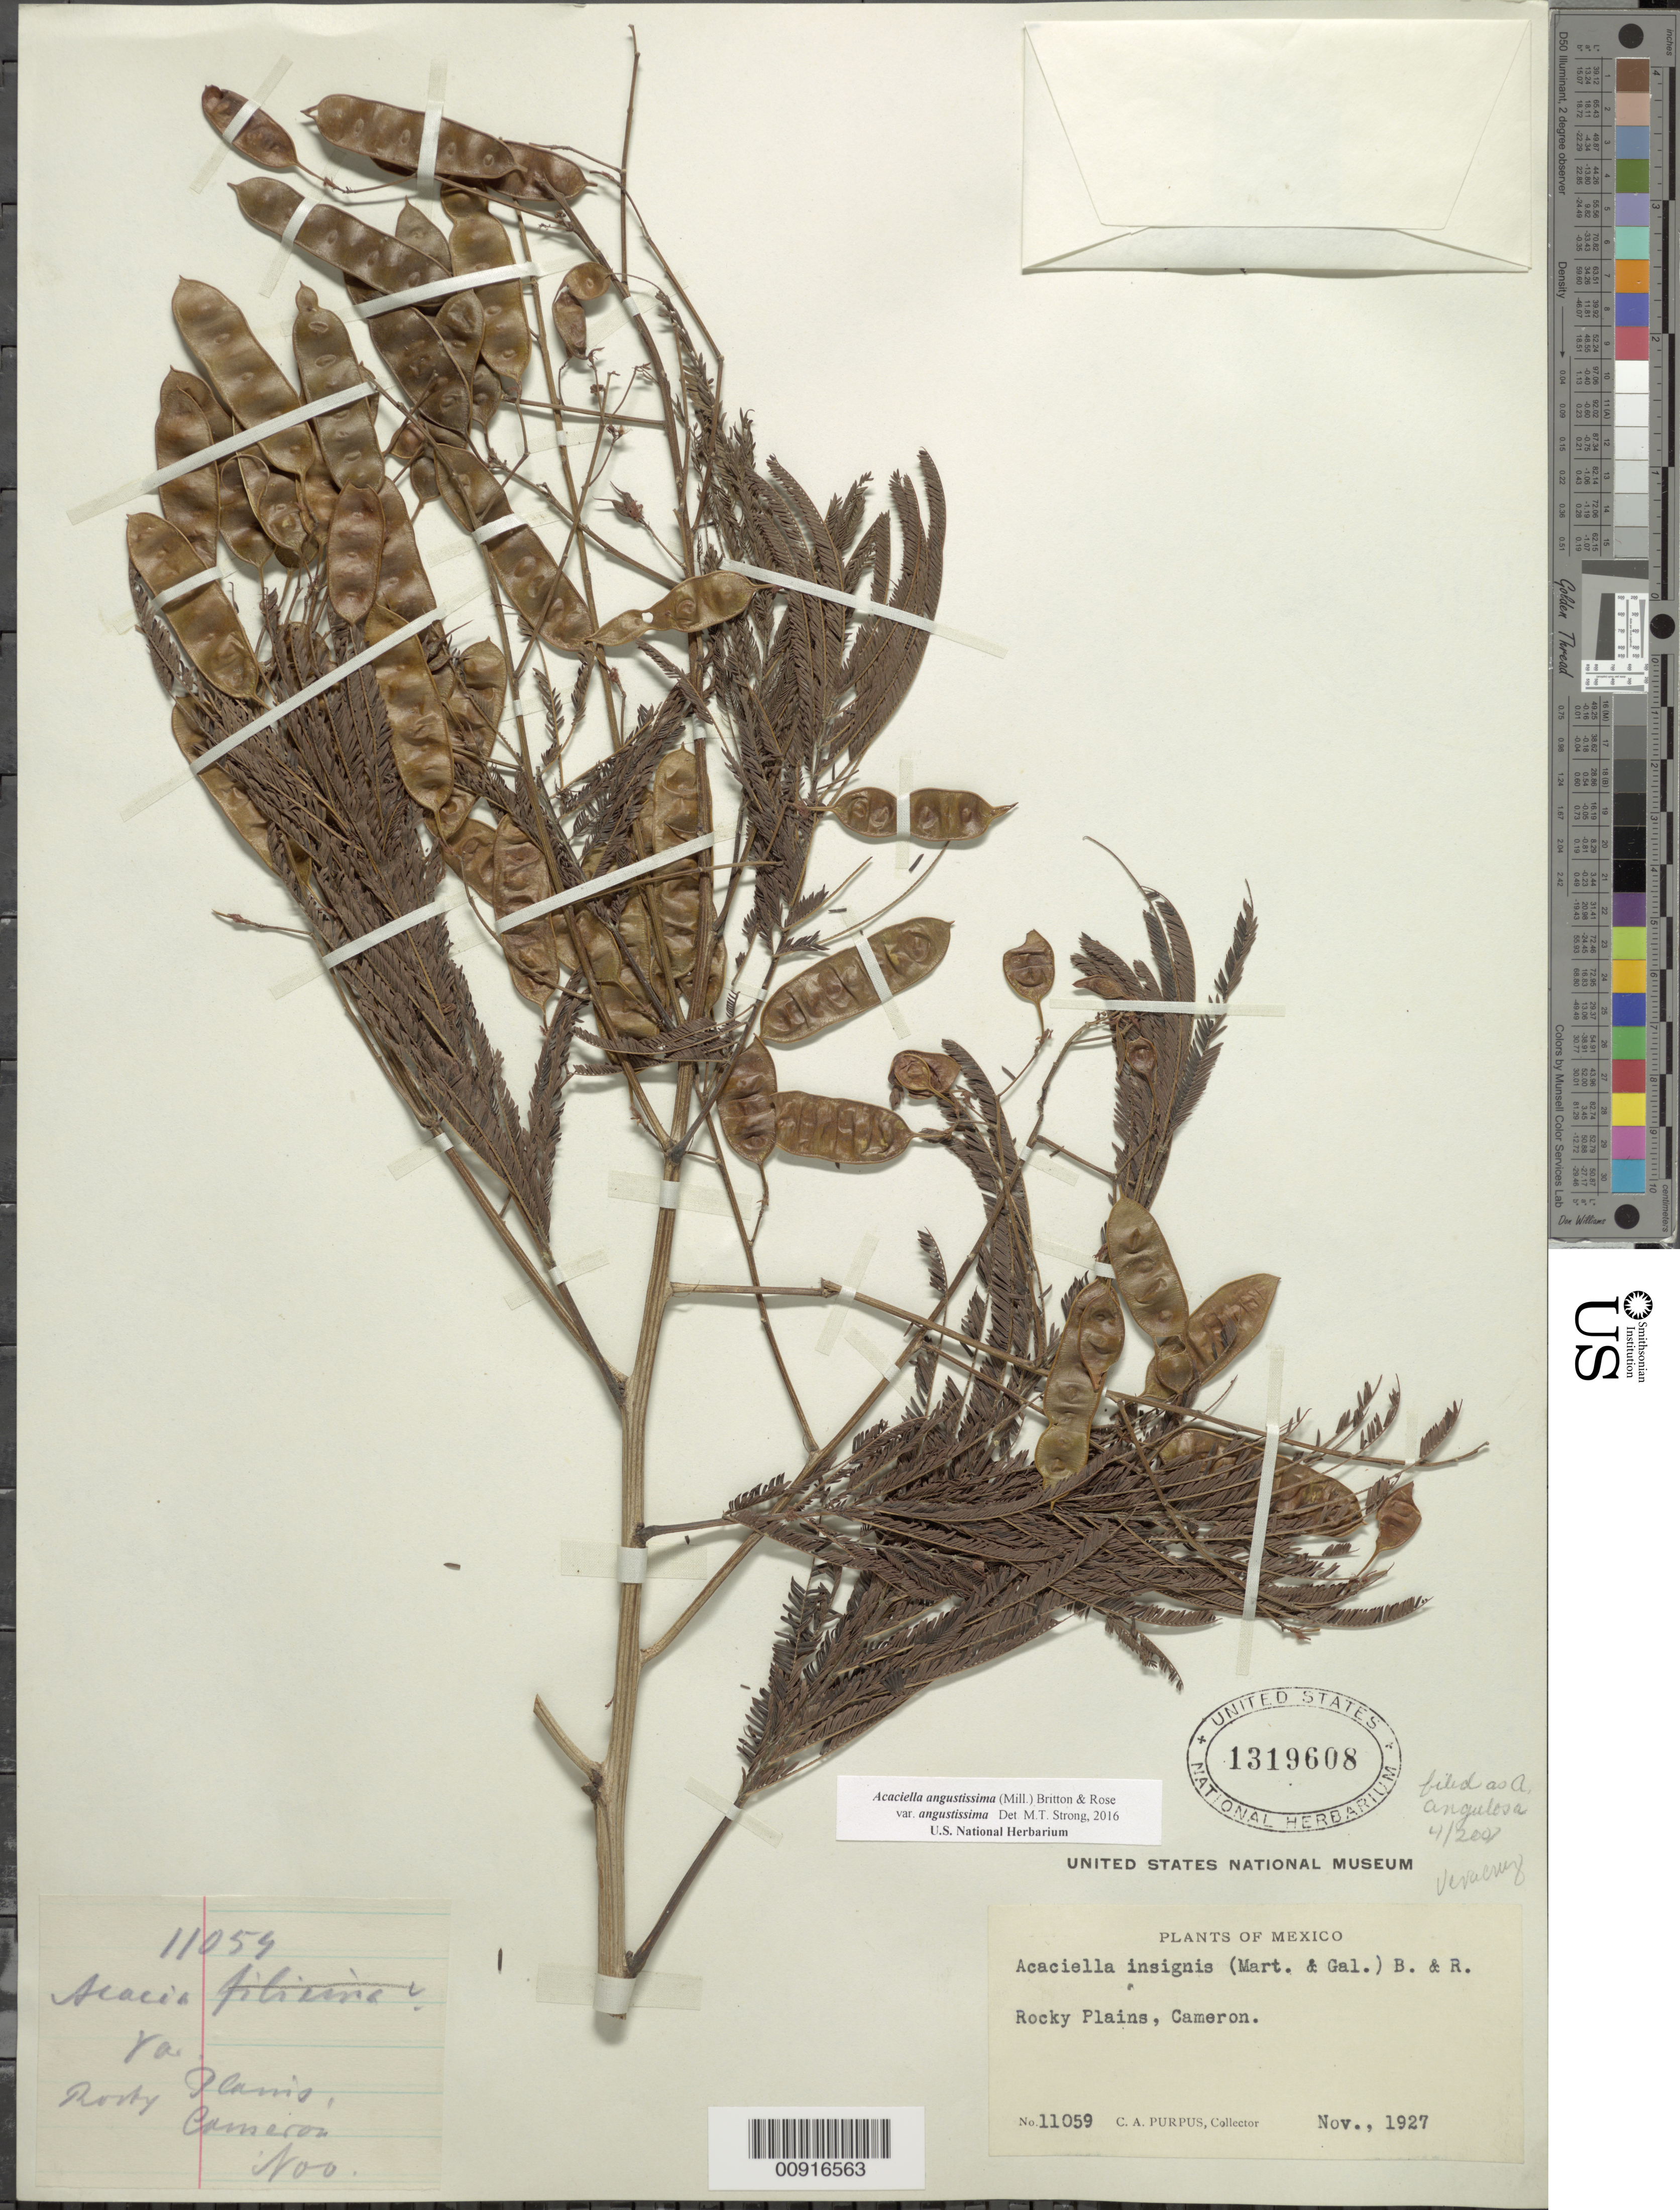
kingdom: Plantae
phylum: Tracheophyta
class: Magnoliopsida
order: Fabales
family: Fabaceae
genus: Acaciella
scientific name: Acaciella angustissima var. angustissima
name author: (Mill.) Britton & Rose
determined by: Strong, M. T., (US), Smithsonian Institution - National Museum of Natural History (UNITED STATES)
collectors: C. A. Purpus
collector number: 11059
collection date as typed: Nov 1927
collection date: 1927-11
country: Mexico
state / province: Veracruz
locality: Cameron.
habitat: Rocky plains.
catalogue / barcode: US 1319608